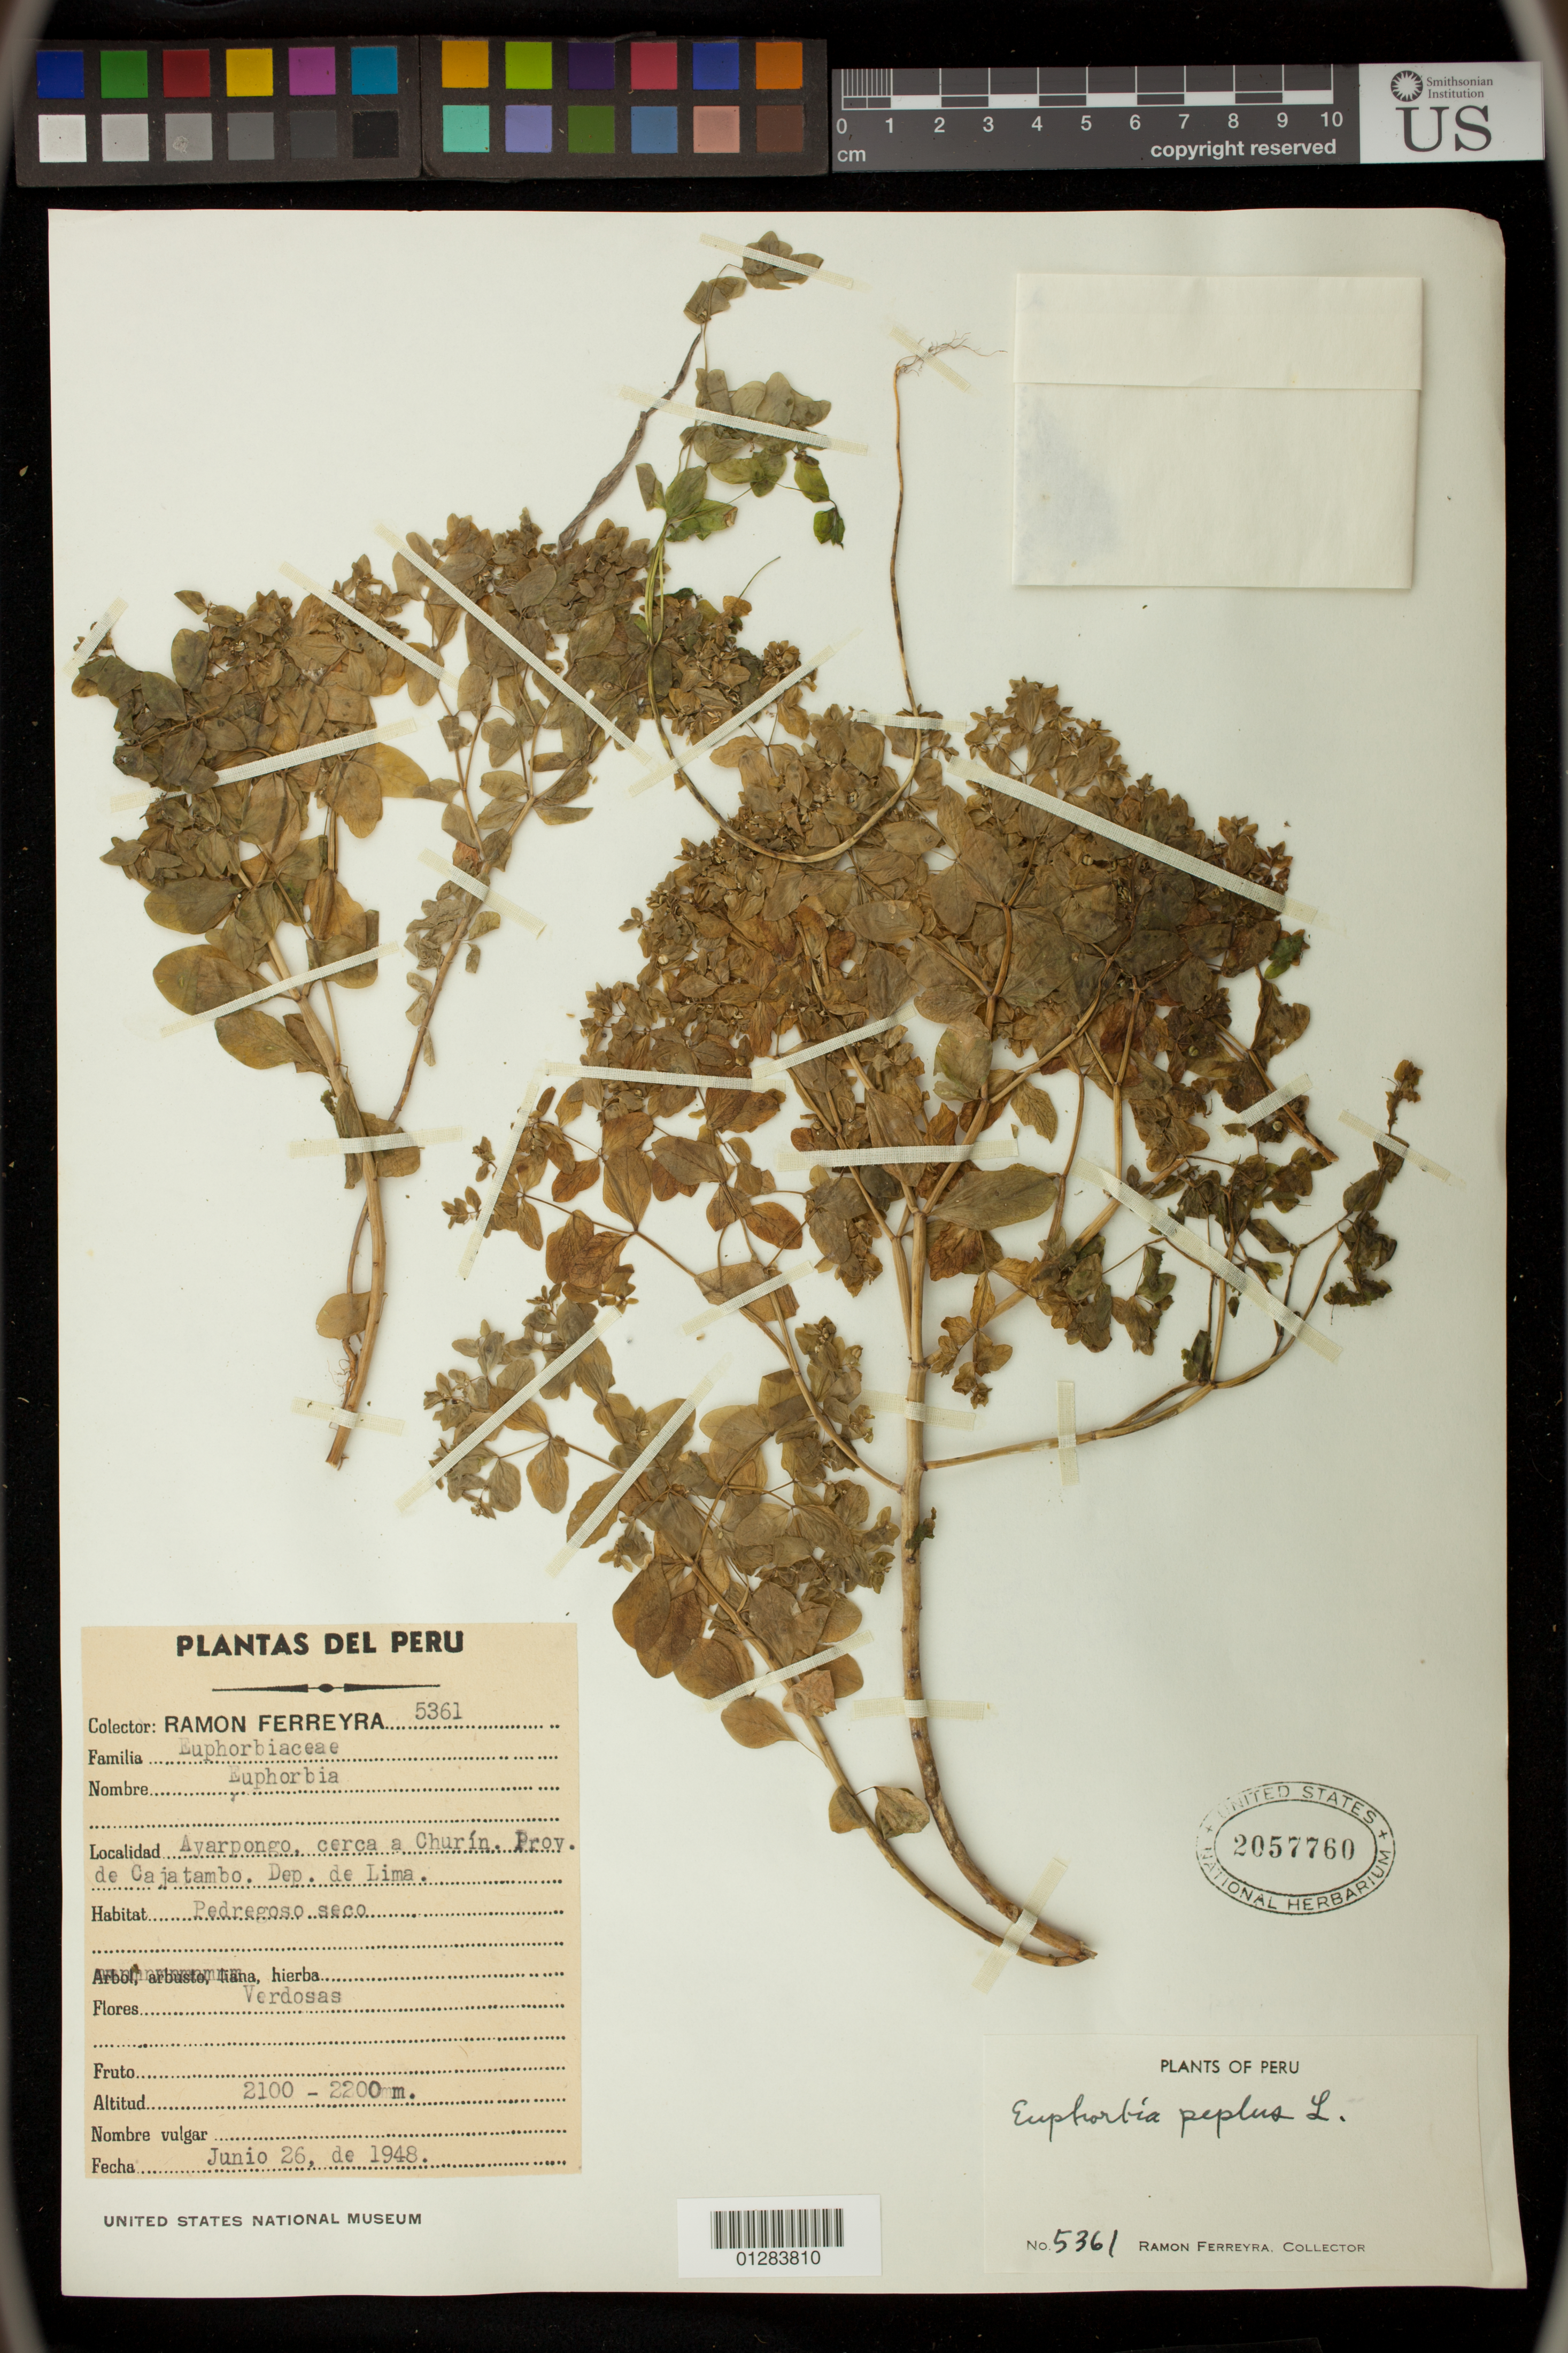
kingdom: Plantae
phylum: Tracheophyta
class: Magnoliopsida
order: Malpighiales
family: Euphorbiaceae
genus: Euphorbia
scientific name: Euphorbia peplus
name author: L.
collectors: R. A. Ferreyra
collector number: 5361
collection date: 1948-06-26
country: Peru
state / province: Lima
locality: Avarpongo, cerca a Churin, Prov. de Cajatambo, Dep. de Lima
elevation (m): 2100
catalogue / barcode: US 2057760